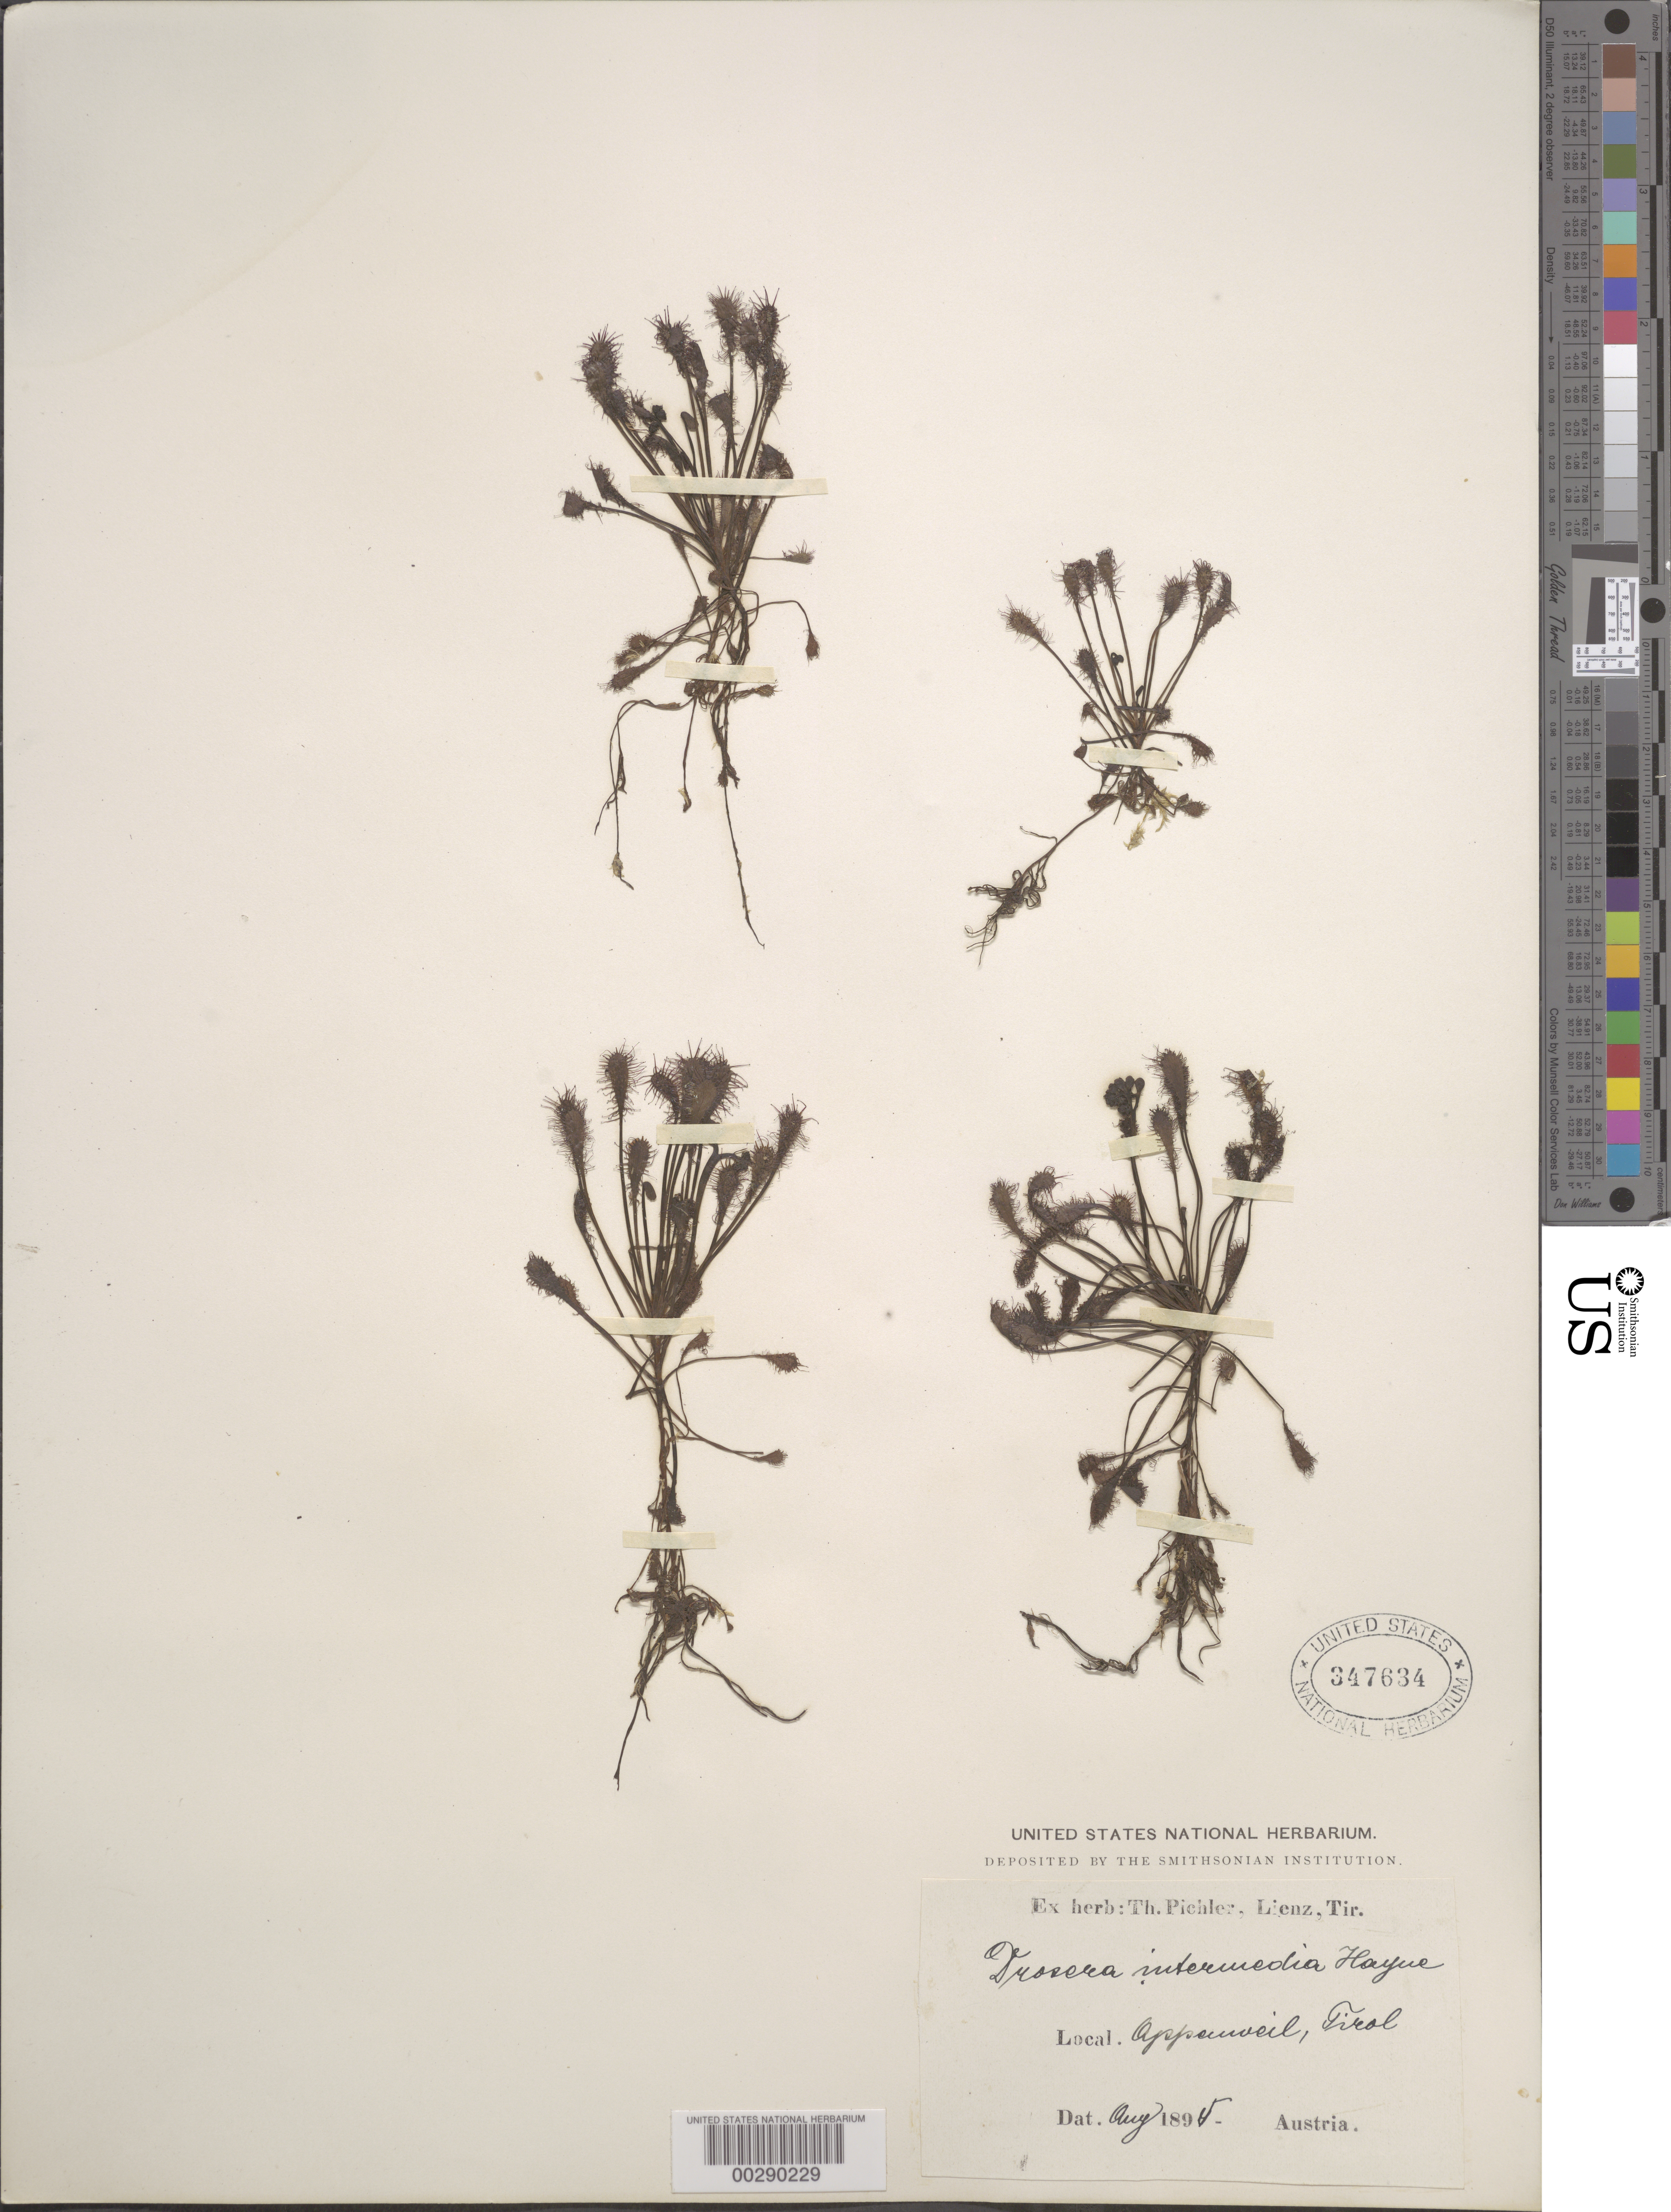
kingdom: Plantae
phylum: Tracheophyta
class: Magnoliopsida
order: Caryophyllales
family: Droseraceae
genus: Drosera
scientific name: Drosera intermedia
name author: Hayne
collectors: ex herb. T. Pichler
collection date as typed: Aug 1895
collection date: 1895-08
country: Austria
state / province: Tirol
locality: Appenweil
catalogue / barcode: US 347634